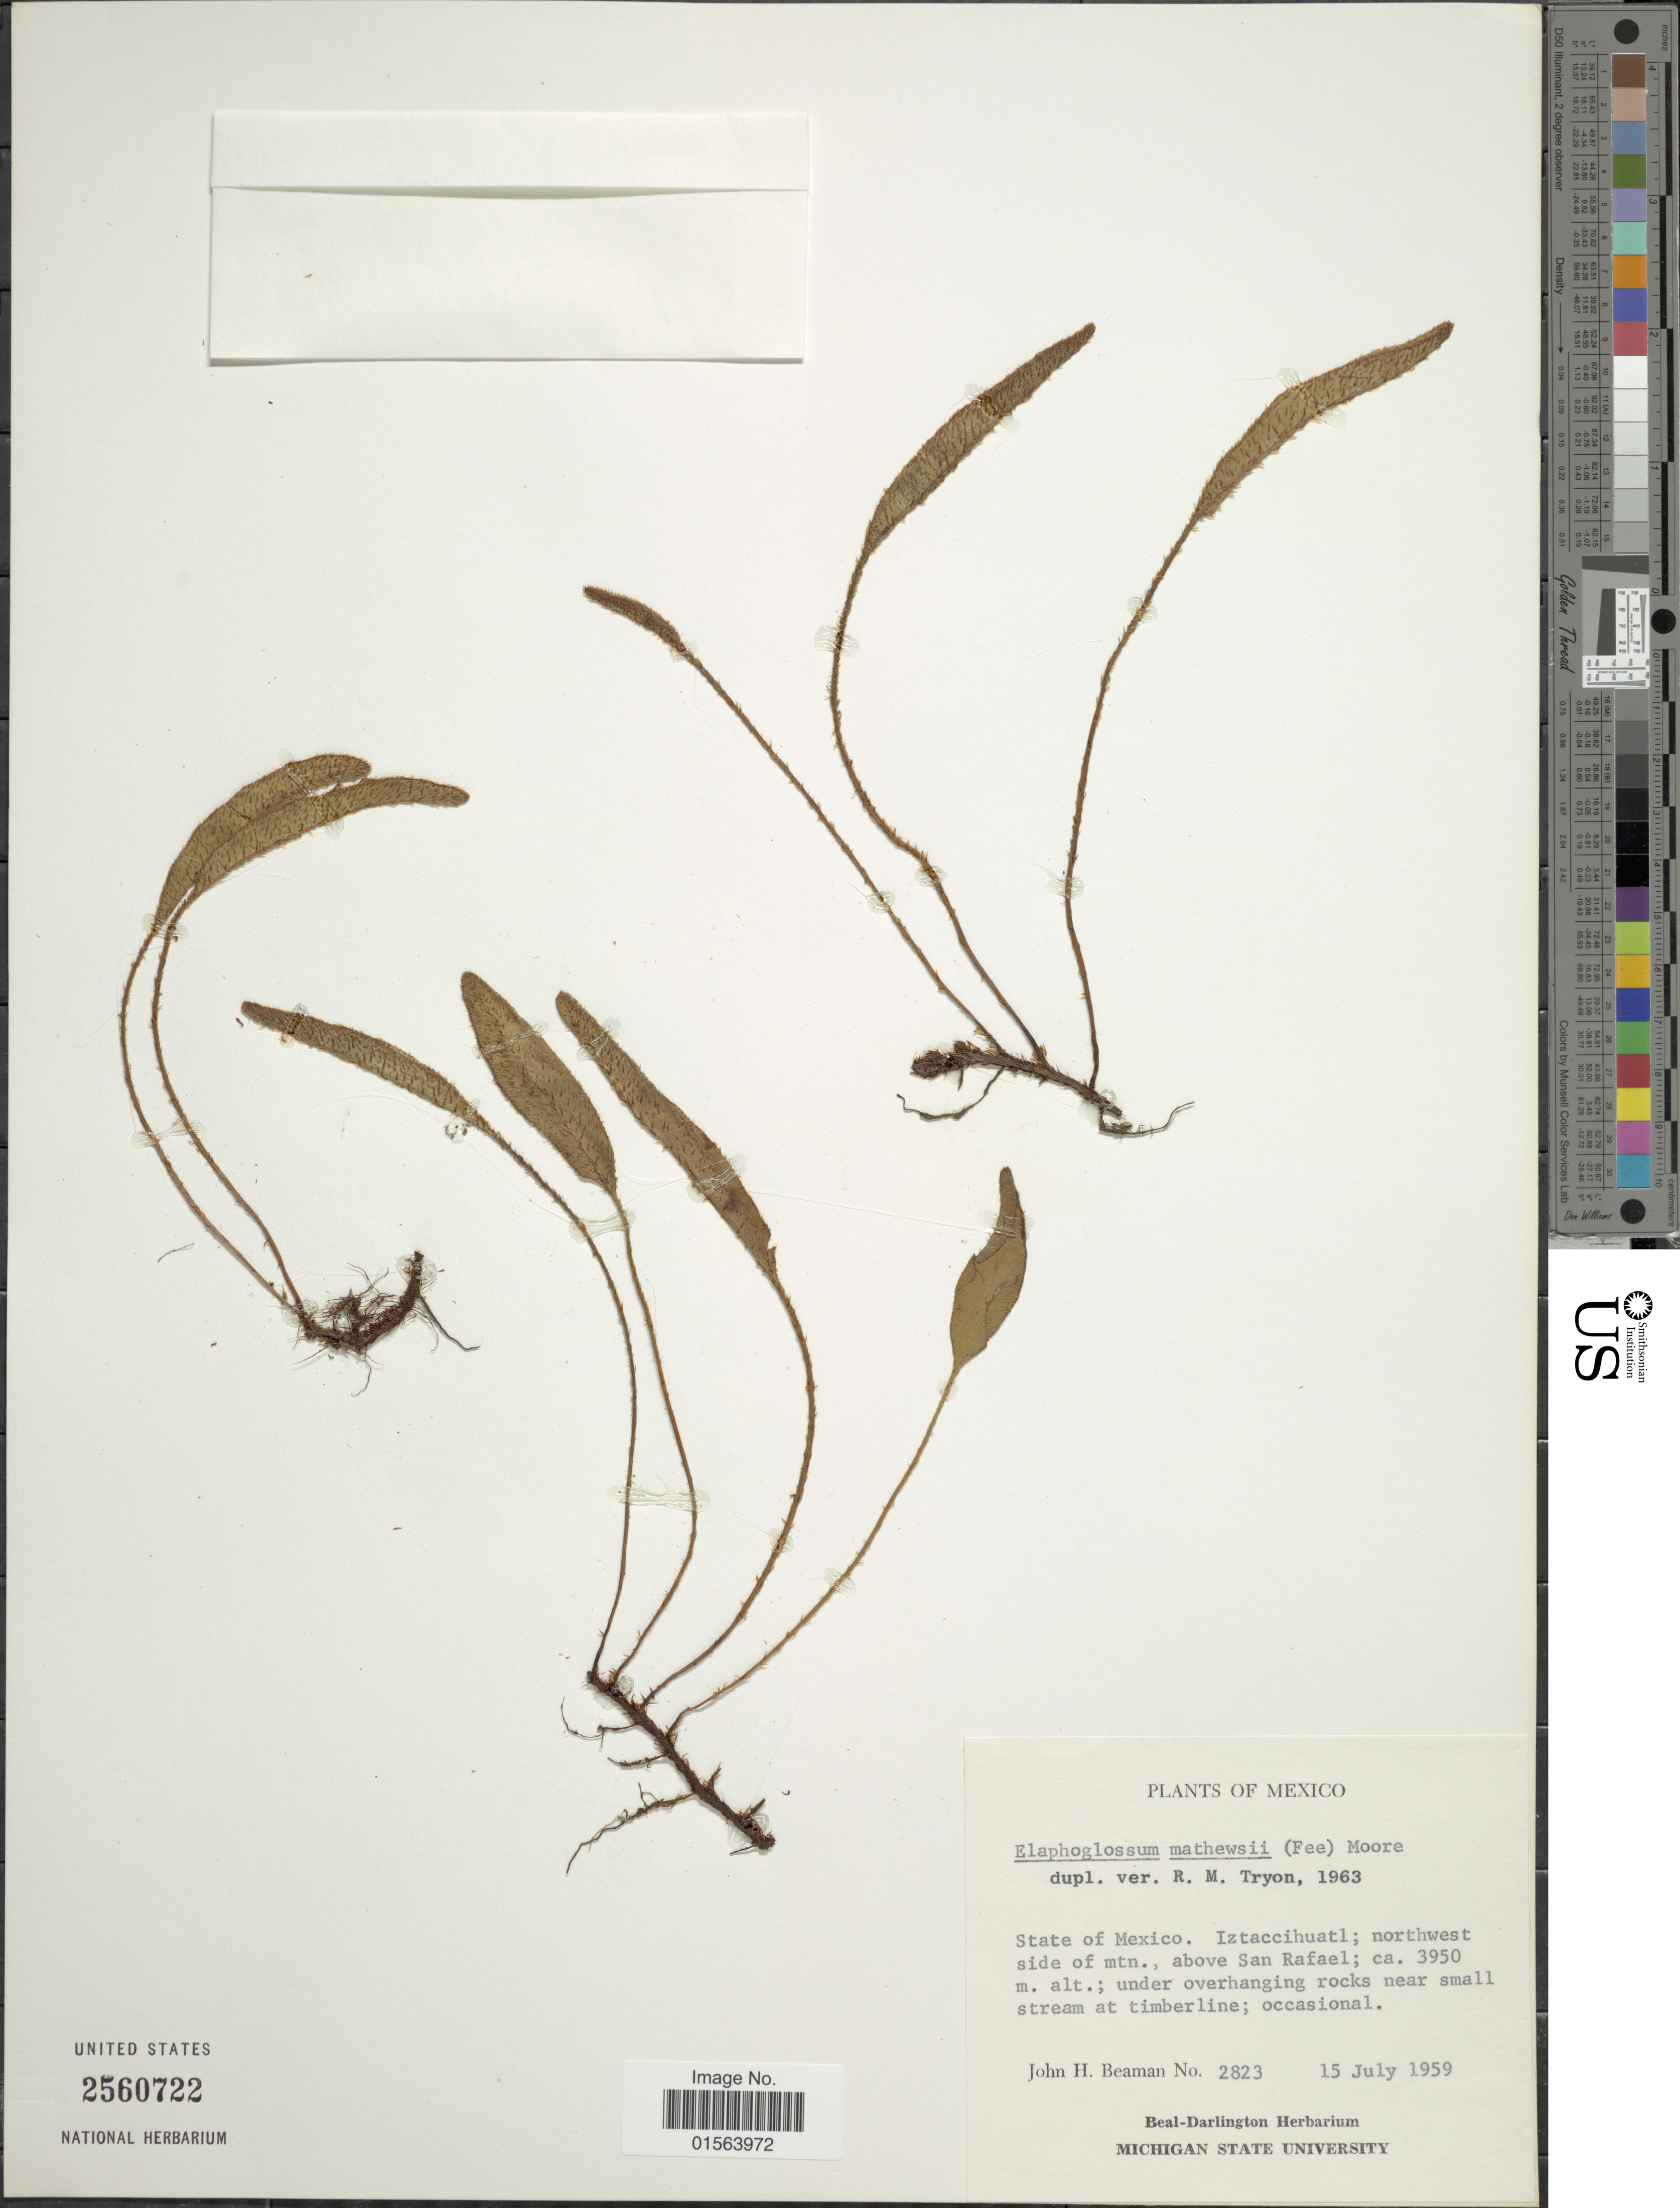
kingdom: Plantae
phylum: Tracheophyta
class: Polypodiopsida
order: Polypodiales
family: Dryopteridaceae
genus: Elaphoglossum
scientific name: Elaphoglossum hartwegii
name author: (Fée) T. Moore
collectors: J. H. Beaman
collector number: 2823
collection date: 1959-07-15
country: Mexico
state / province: México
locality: State of Mexico, Iztaccihuatl; northwest side of mtn, above San Rafael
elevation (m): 3950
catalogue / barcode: US 2560722